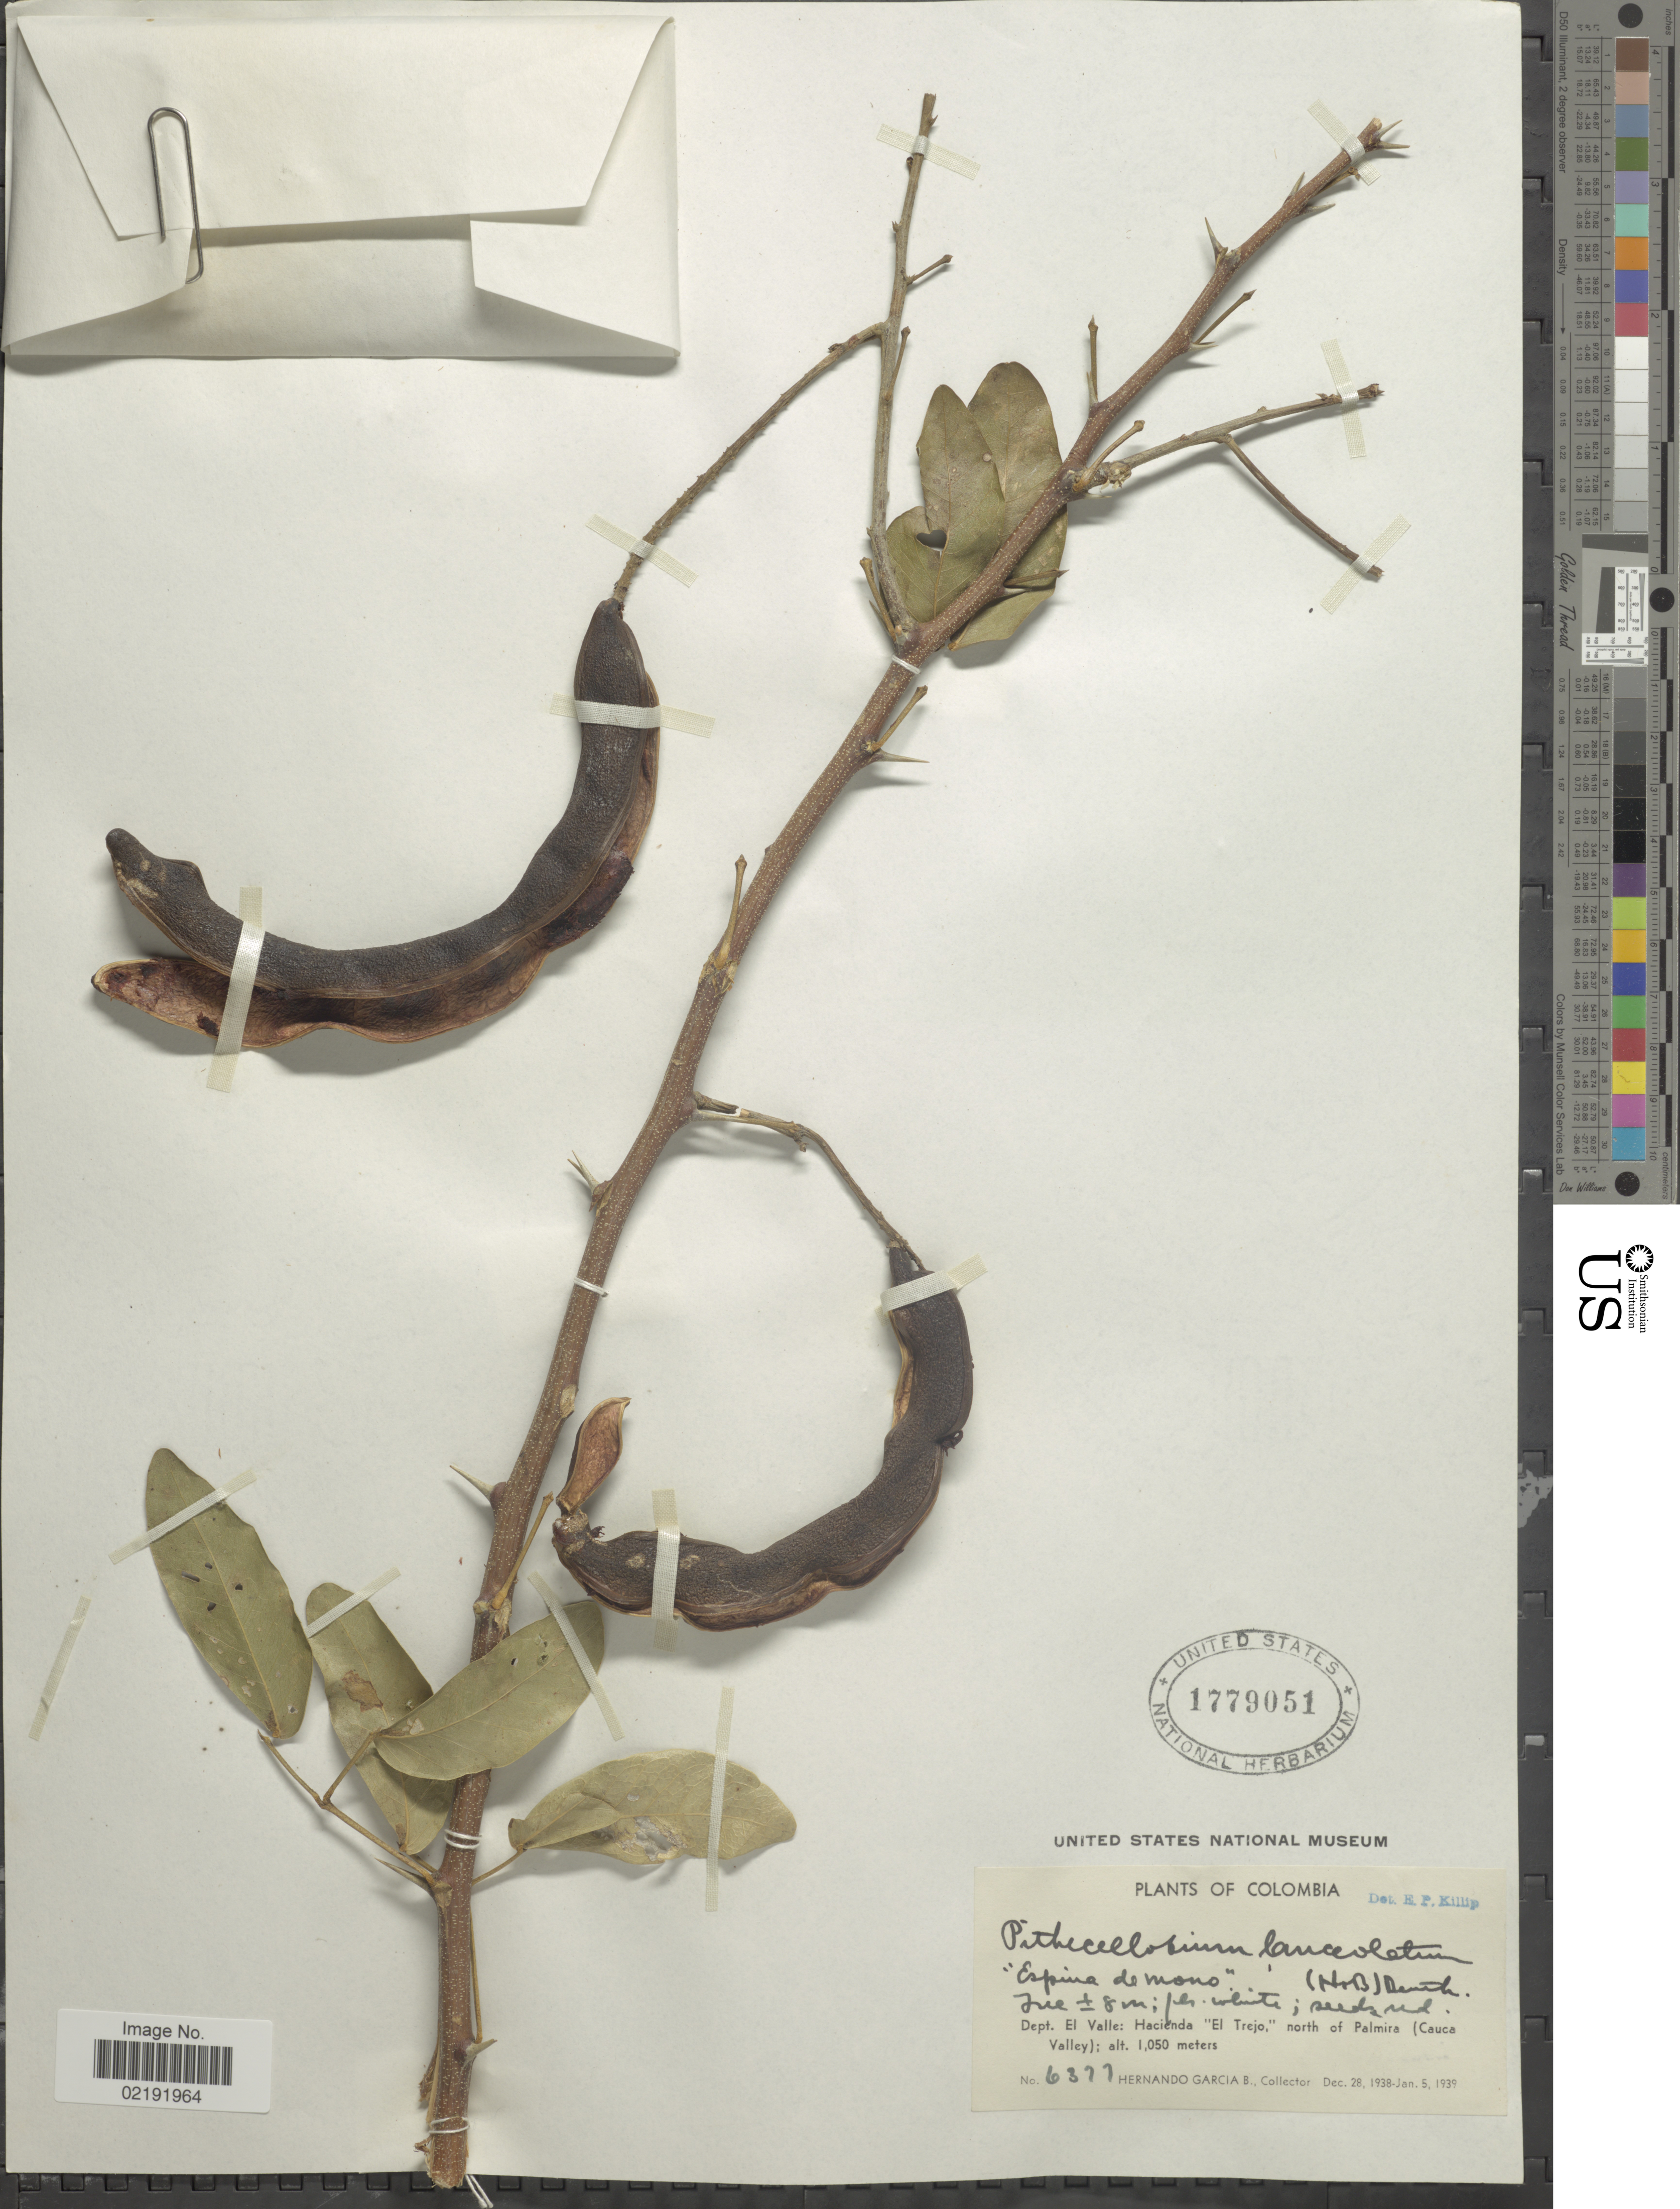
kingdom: Plantae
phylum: Tracheophyta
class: Magnoliopsida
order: Fabales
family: Fabaceae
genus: Pithecellobium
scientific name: Pithecellobium lanceolatum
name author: (Humb. & Bonpl. ex Willd.) Benth.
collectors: H. García Barriga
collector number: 6377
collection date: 1938-12-28/1939-01-05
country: Colombia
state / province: Valle del Cauca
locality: Dept. El Valle: Hacienda "El Trejo", north of Palmira (Cauca Valley)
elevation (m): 1050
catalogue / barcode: US 1779051